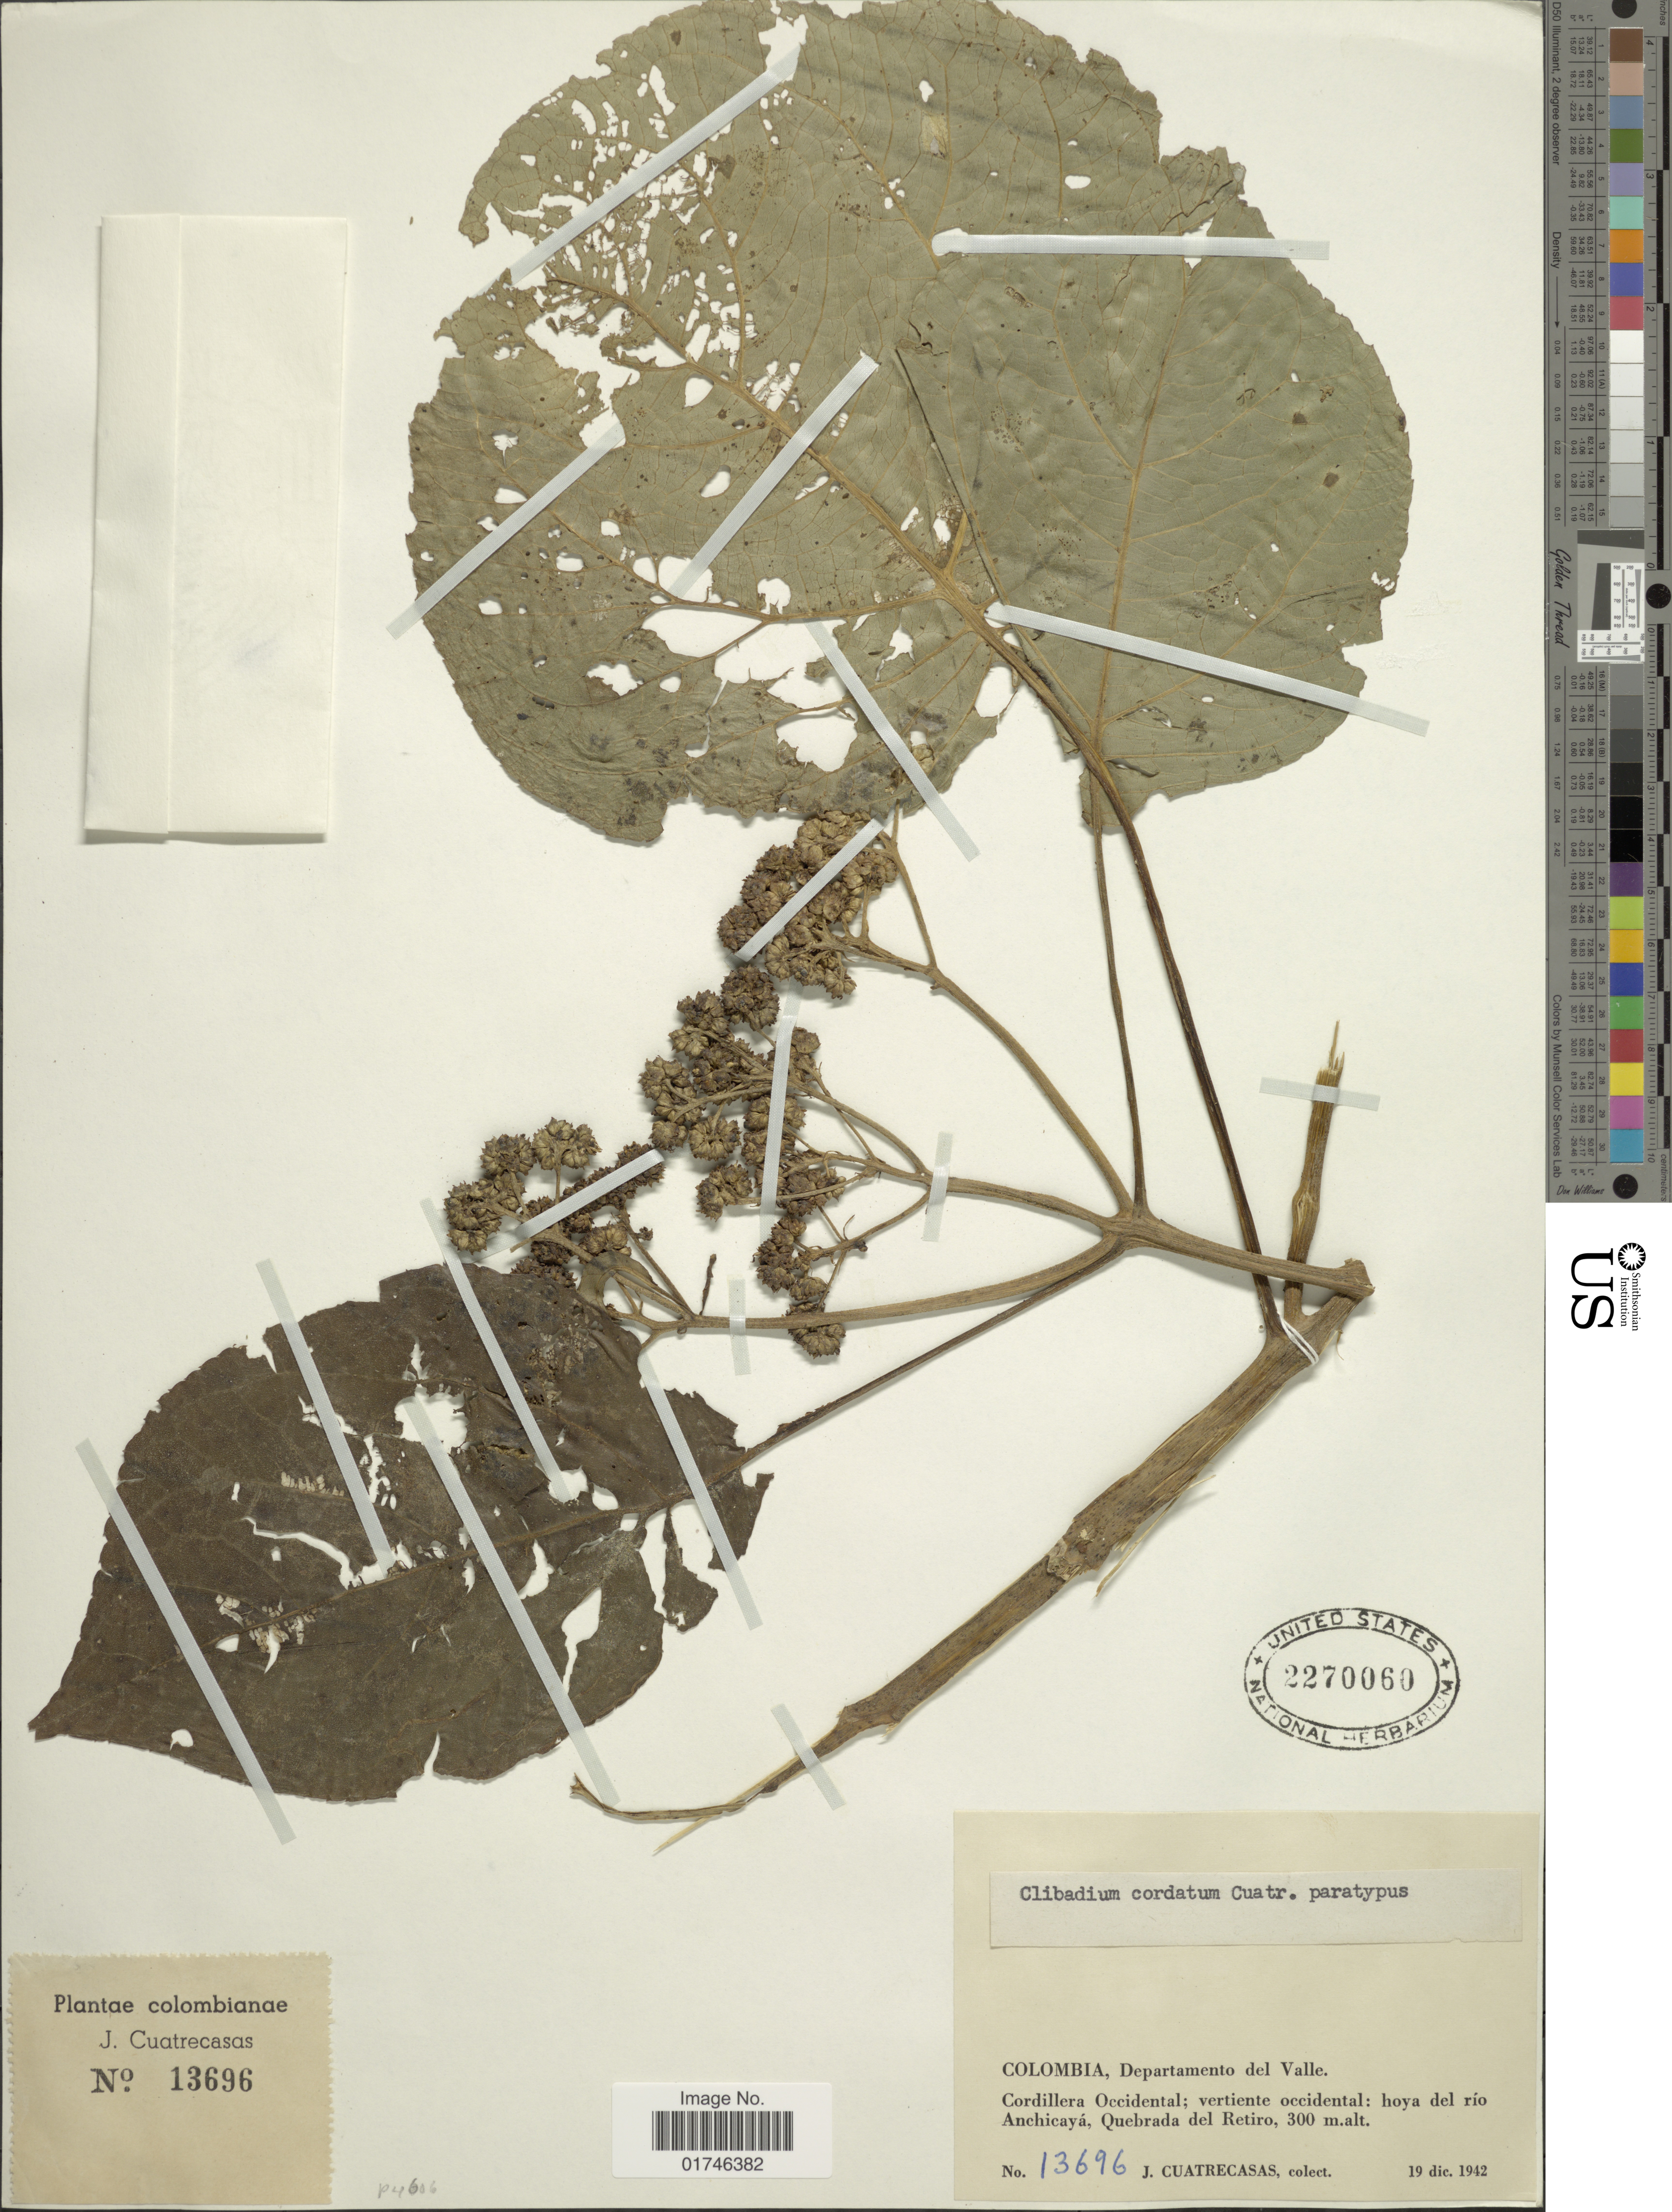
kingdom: Plantae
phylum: Tracheophyta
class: Magnoliopsida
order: Asterales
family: Asteraceae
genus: Clibadium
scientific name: Clibadium cordatum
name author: Cuatrec.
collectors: J. Cuatrecasas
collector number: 13696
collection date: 1942-12-19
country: Colombia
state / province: Valle del Cauca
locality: Departamento del Valle. Cordillera Occidental; vertiente occidental: hoya del rio Anchicaya, Quebrada del Retiro.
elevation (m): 300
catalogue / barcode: US 2270060